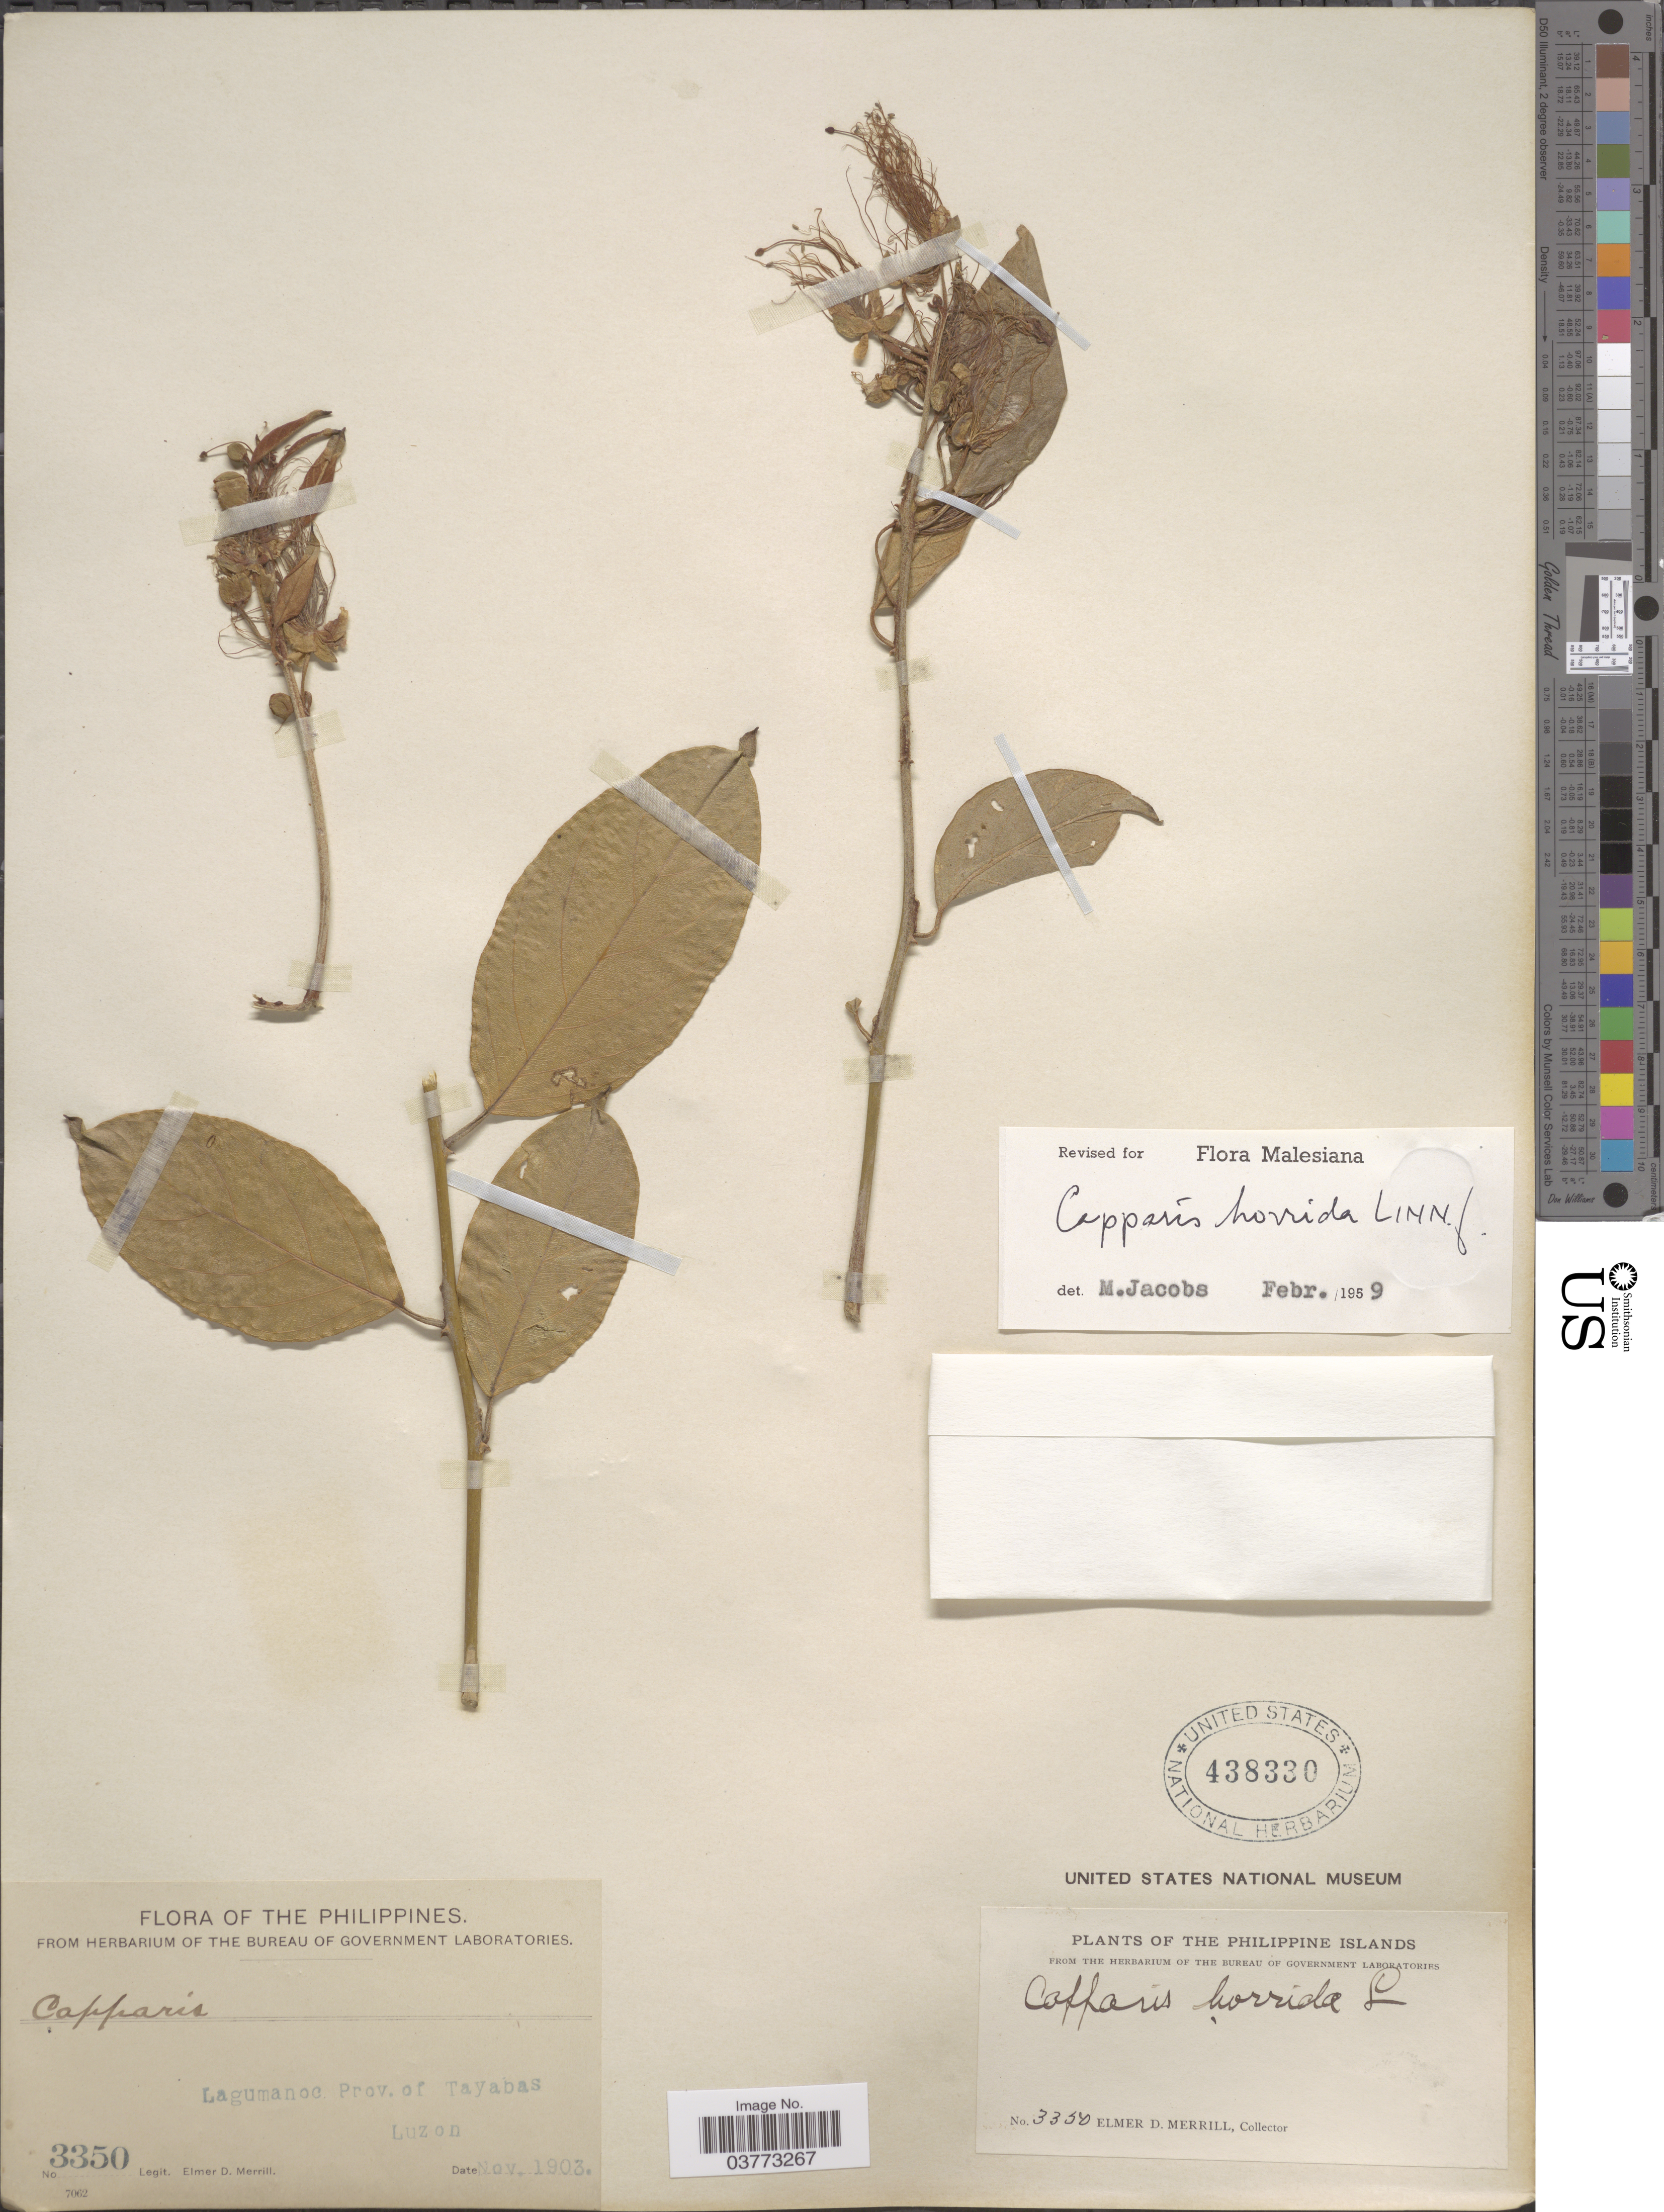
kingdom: Plantae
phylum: Tracheophyta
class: Magnoliopsida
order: Brassicales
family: Capparaceae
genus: Capparis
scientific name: Capparis horrida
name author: L. f.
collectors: E. D. Merrill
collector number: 3350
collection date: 1903-11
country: Philippines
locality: Lagumanoc. Prov. of Tayabas. Luzon. The Philippine Islands.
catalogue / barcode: US 438330